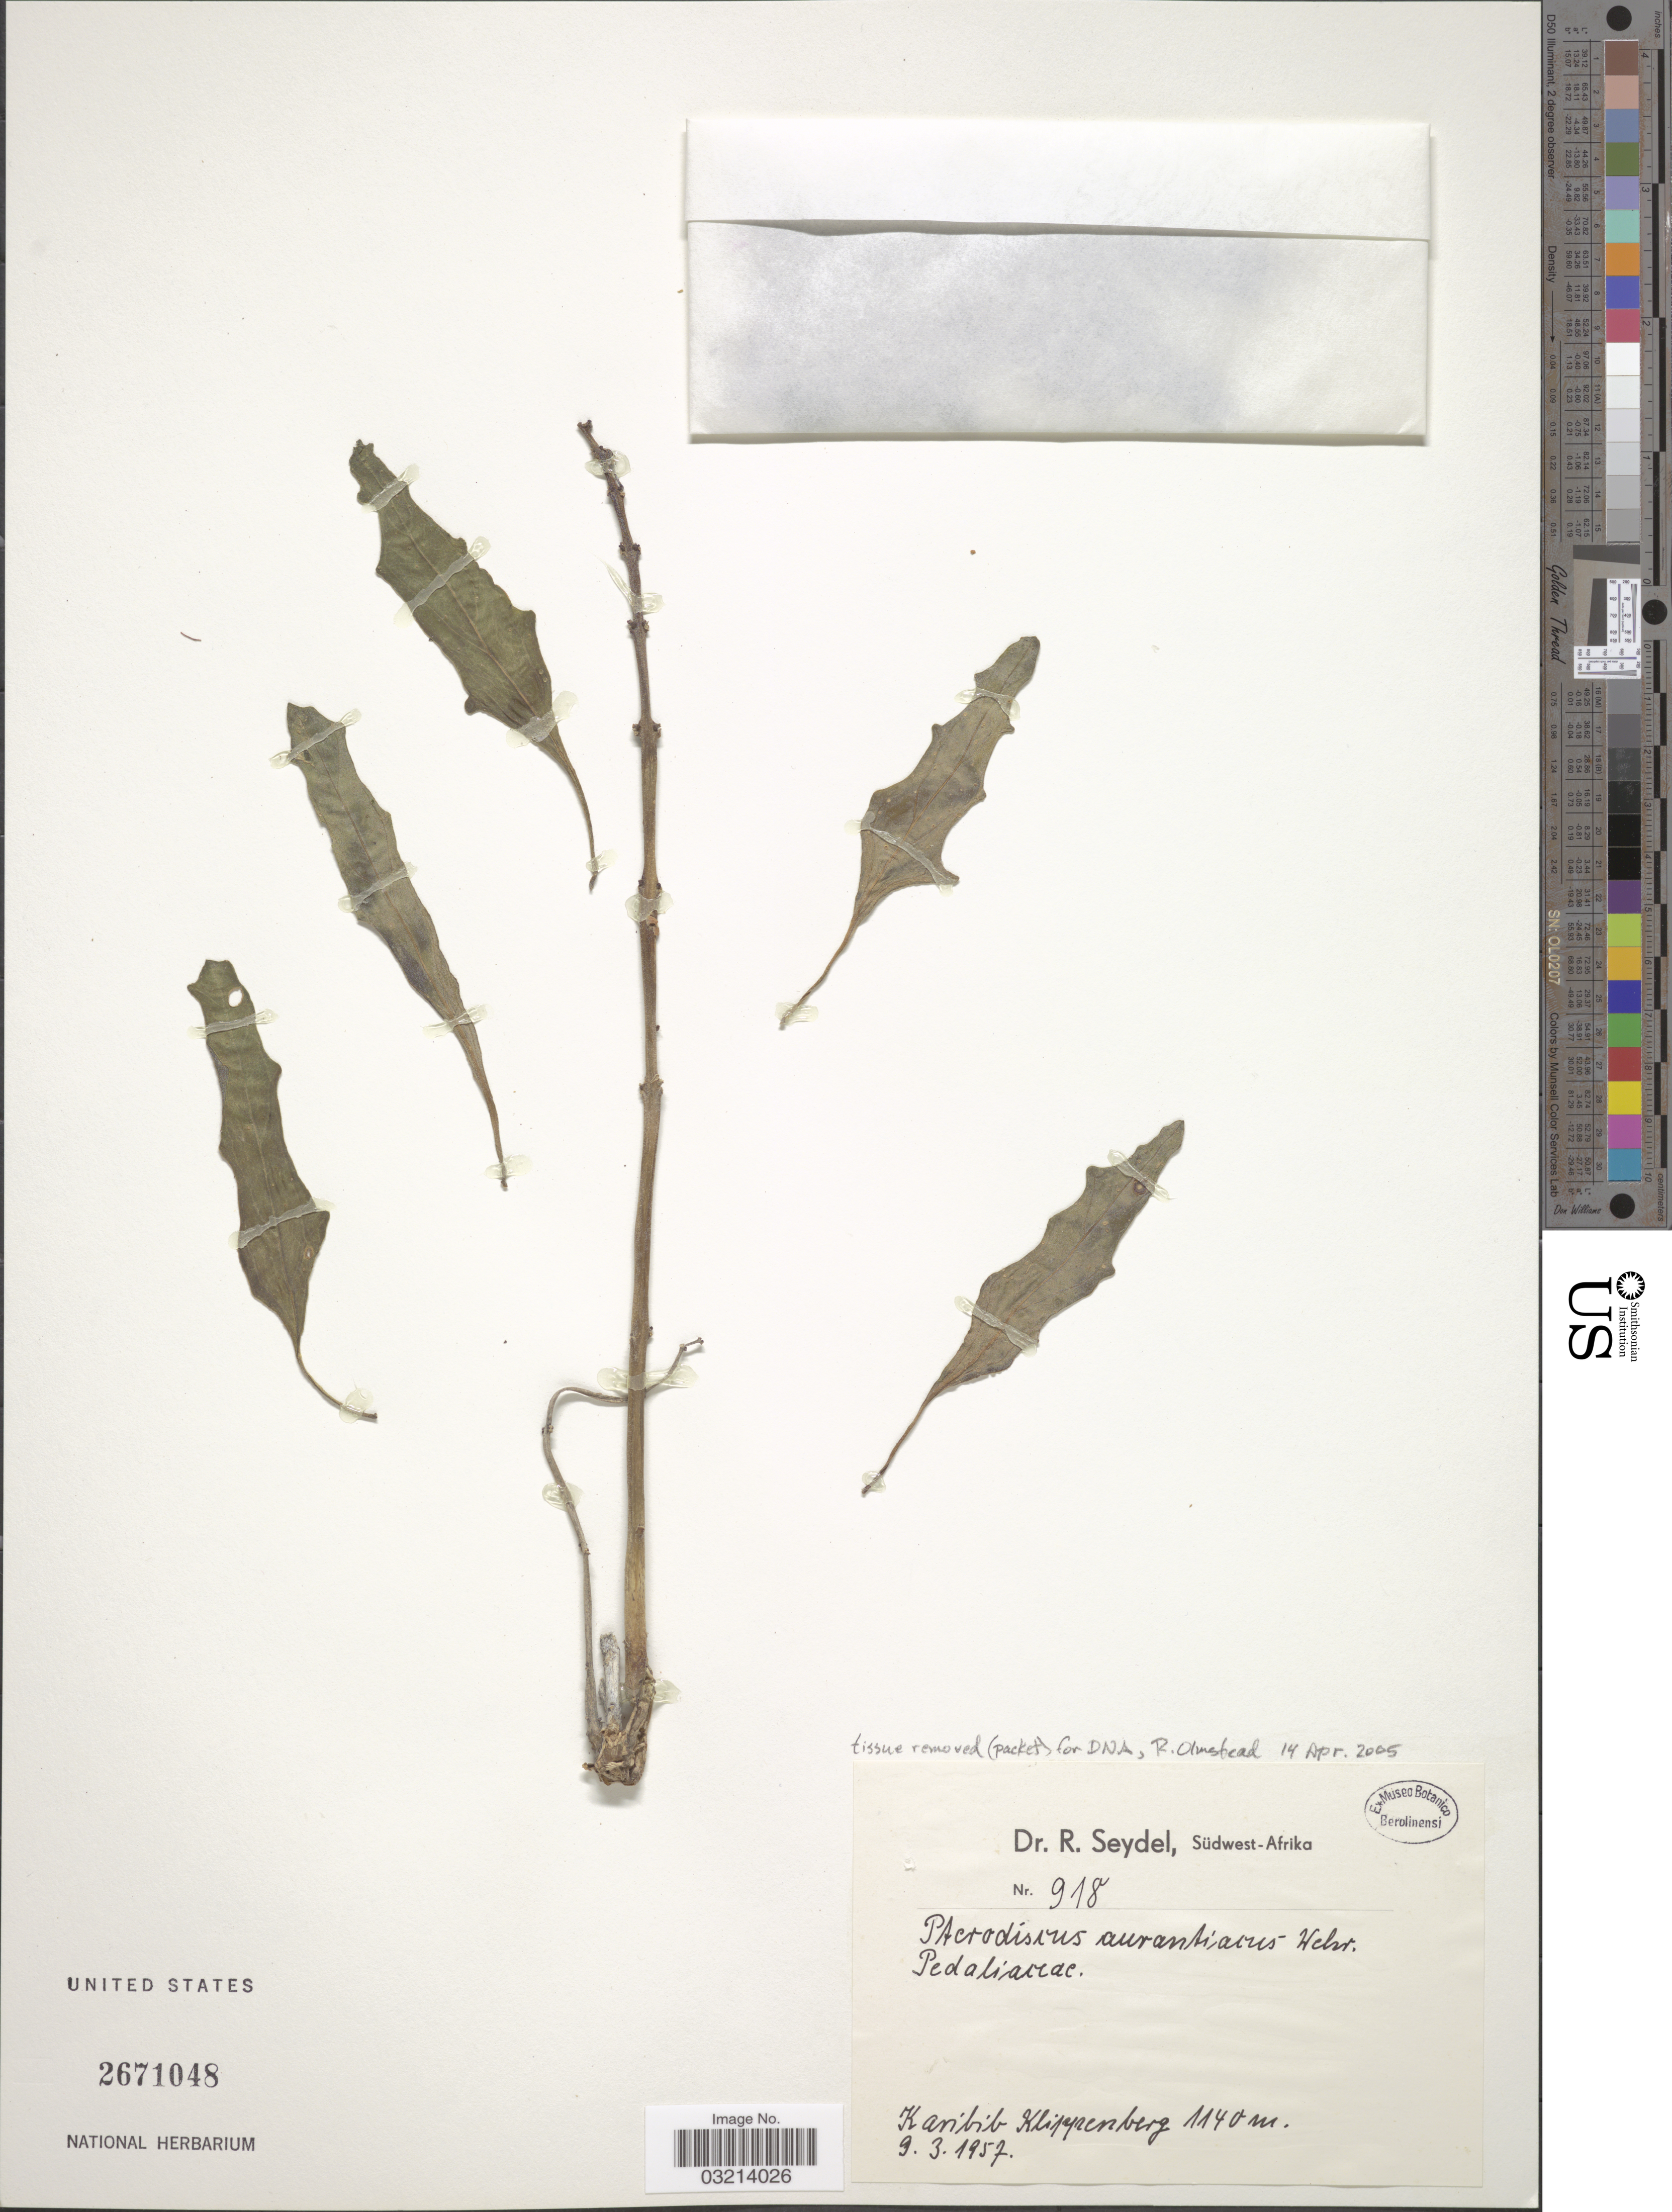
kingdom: Plantae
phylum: Tracheophyta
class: Magnoliopsida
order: Lamiales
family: Pedaliaceae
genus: Pterodiscus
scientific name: Pterodiscus aurantiacus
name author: Welw.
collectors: R. Seydel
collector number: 918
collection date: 1957-03-09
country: Namibia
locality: Südwest-Afrika. Karibib Klippenberg.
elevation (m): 1140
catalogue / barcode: US 2671048